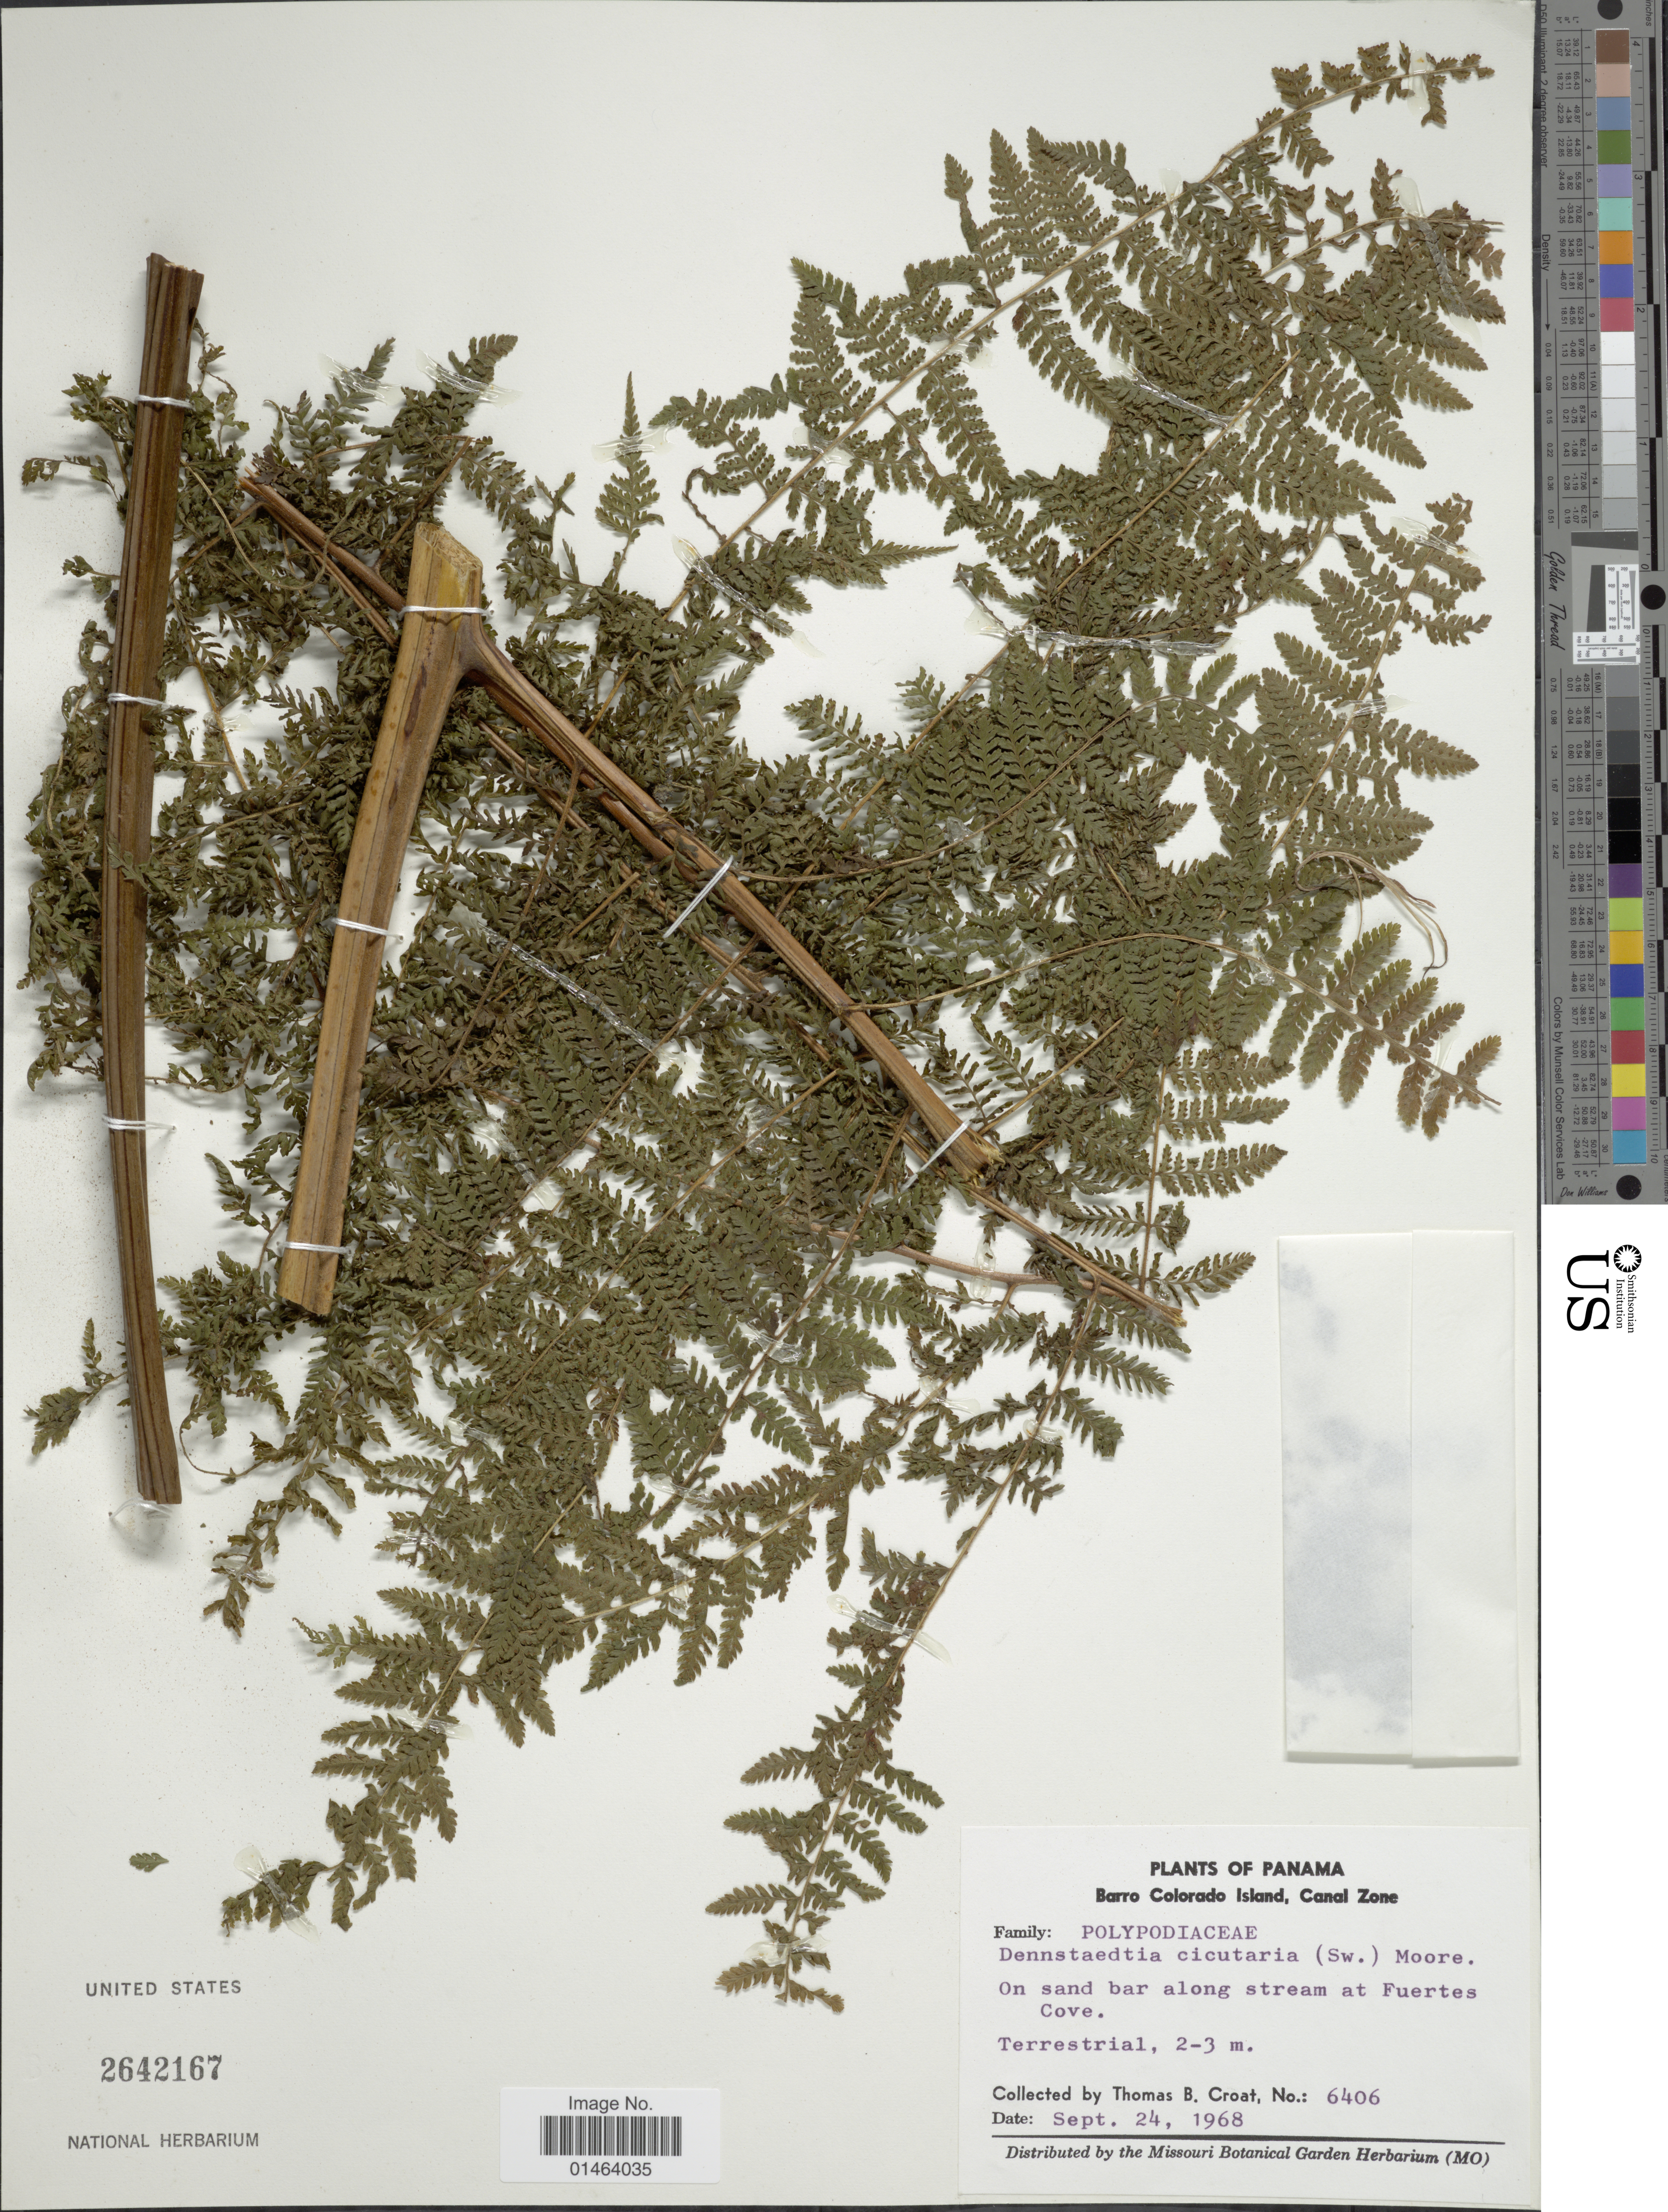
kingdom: Plantae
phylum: Tracheophyta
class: Polypodiopsida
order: Polypodiales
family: Dennstaedtiaceae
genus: Dennstaedtia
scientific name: Dennstaedtia cicutaria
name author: (Sw.) T. Moore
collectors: T. B. Croat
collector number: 6406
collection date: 1969-09-24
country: Panama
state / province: Panamá Oeste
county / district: Canal Zone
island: Barro Colorado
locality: Panama, Barro Colorado Island, Canal Zone. On sand bar along stream at Fuertes Cove.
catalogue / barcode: US 2642167